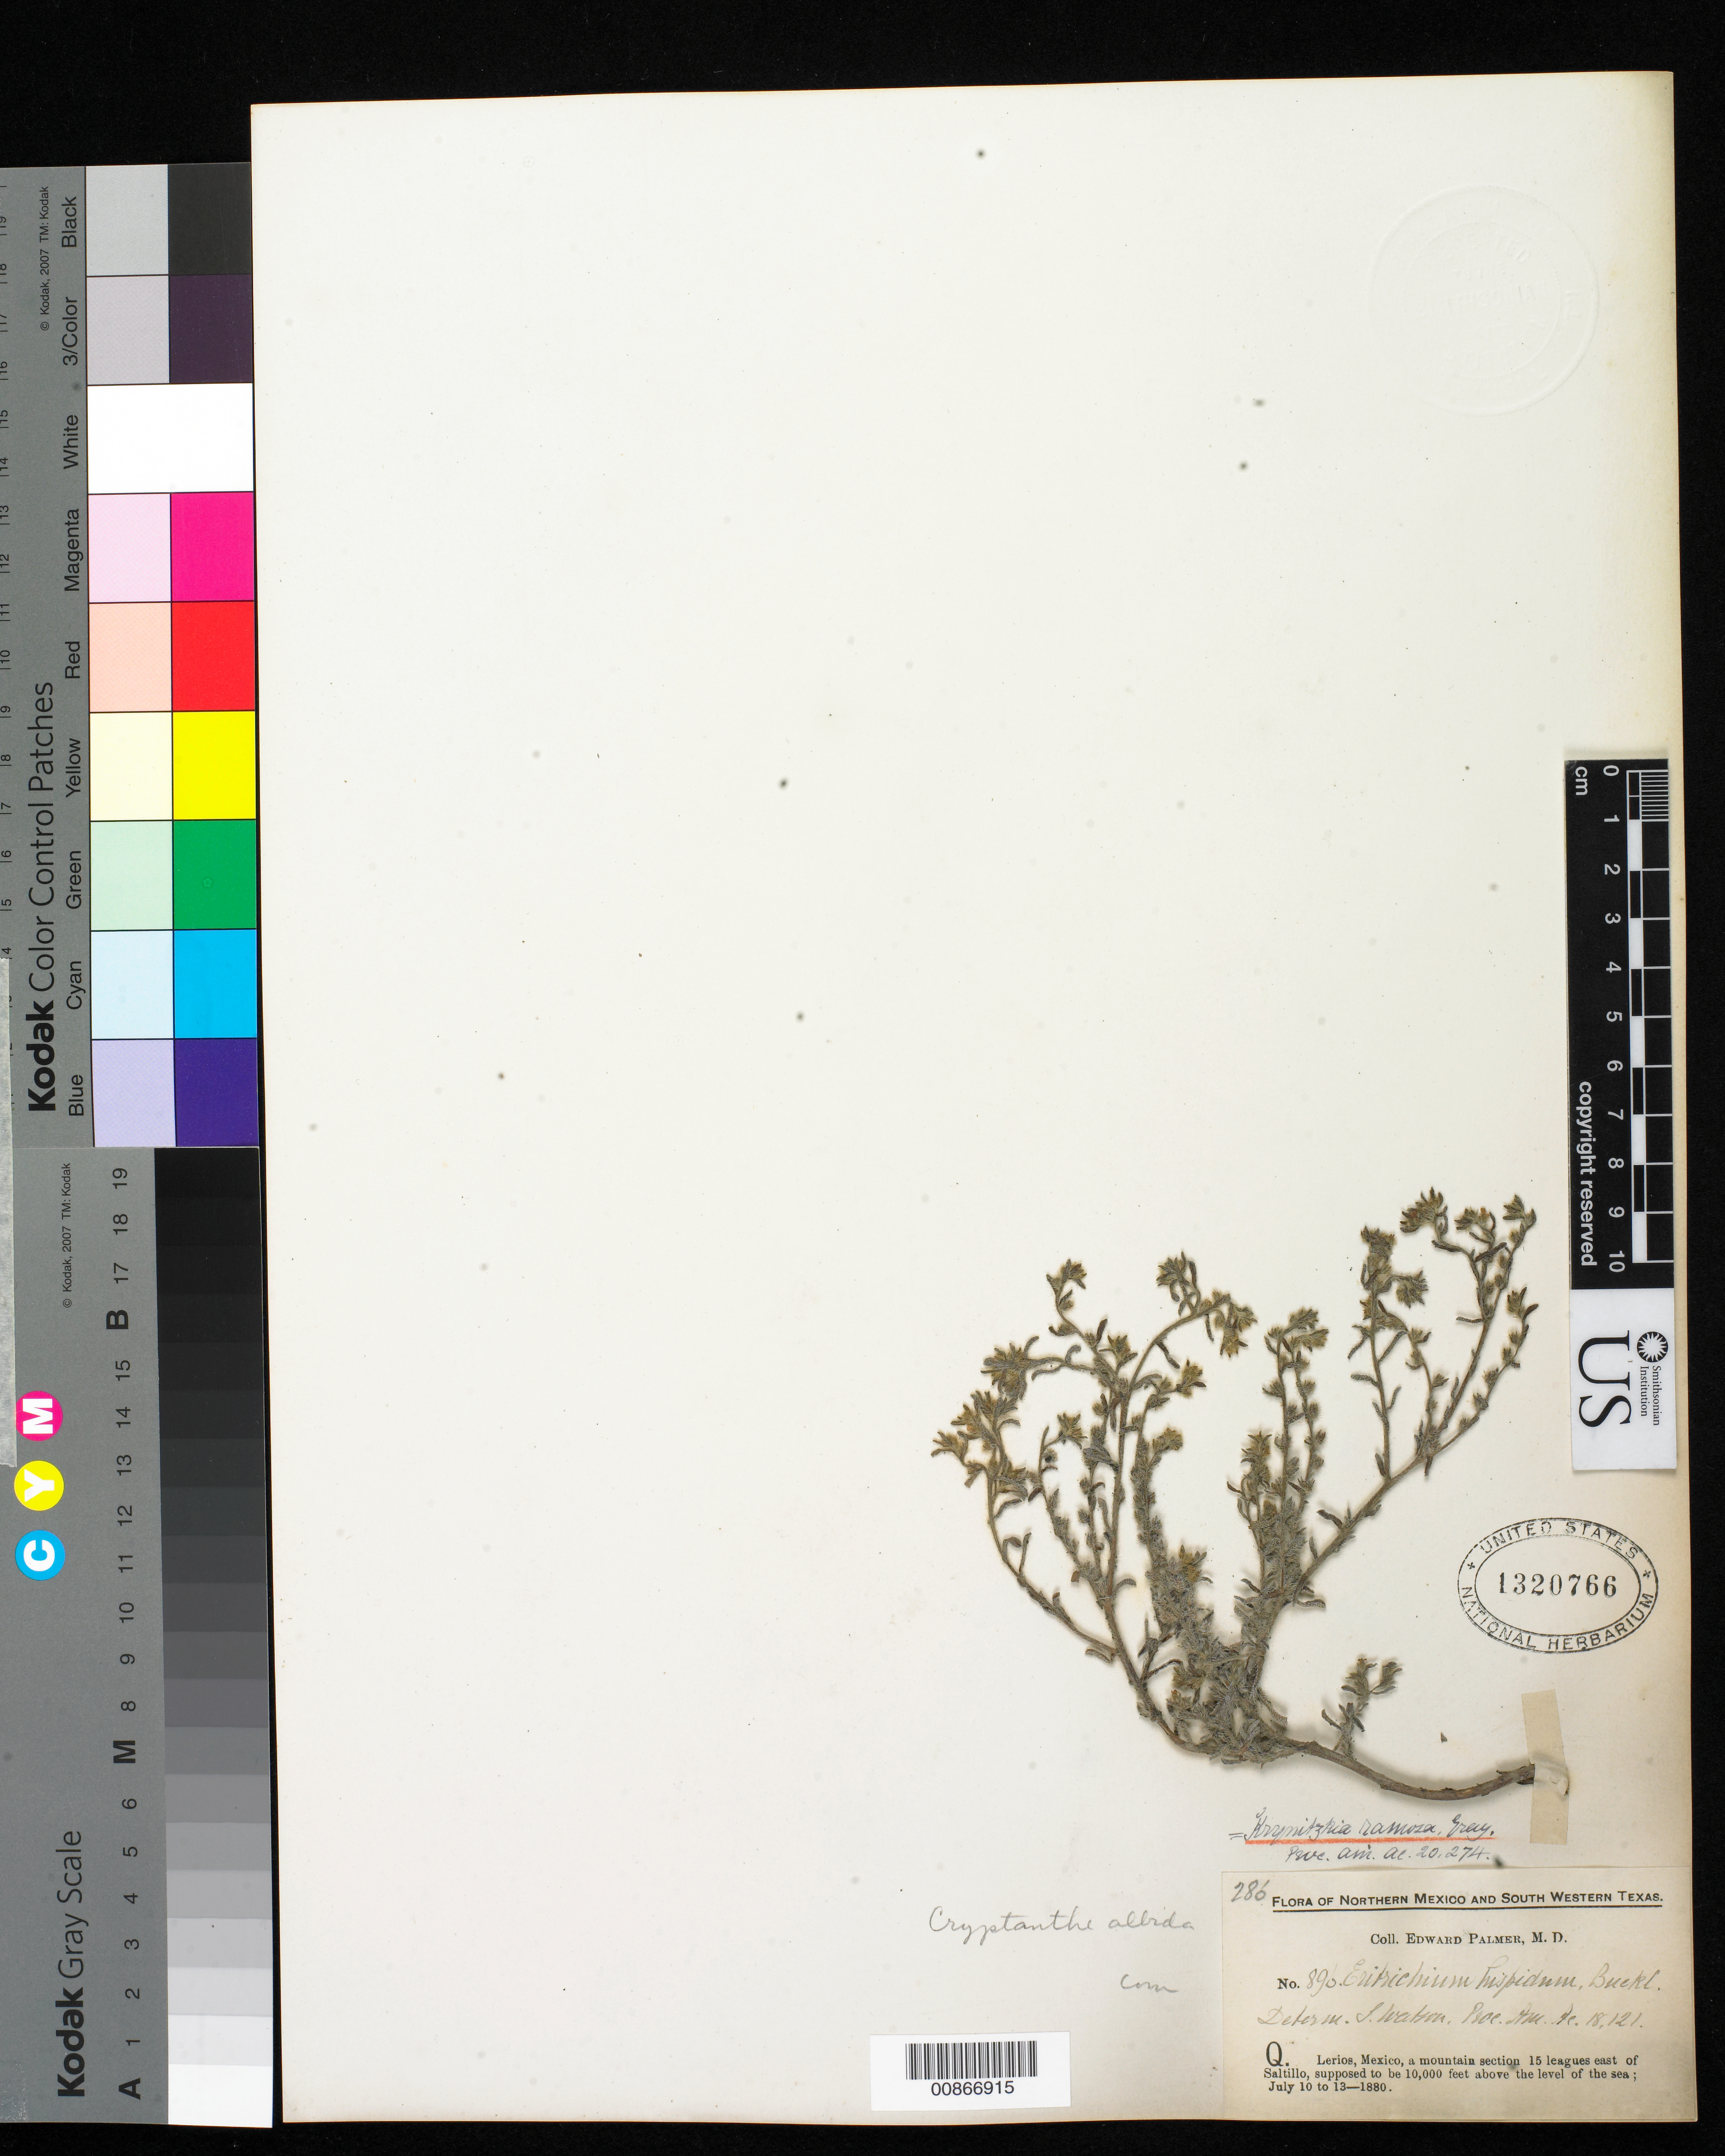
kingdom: Plantae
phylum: Tracheophyta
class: Magnoliopsida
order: Boraginales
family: Boraginaceae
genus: Cryptantha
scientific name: Cryptantha albida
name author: (Kunth) I.M. Johnst.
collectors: E. Palmer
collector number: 896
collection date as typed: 10 Jul 1880 to 13 Jul 1880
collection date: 1880-07-10/1880-07-13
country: Mexico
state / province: Coahuila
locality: Q. Lerios, 15 leagues east of Saltillo, Coahuila.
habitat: A mountain section.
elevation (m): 3048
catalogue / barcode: US 1320766